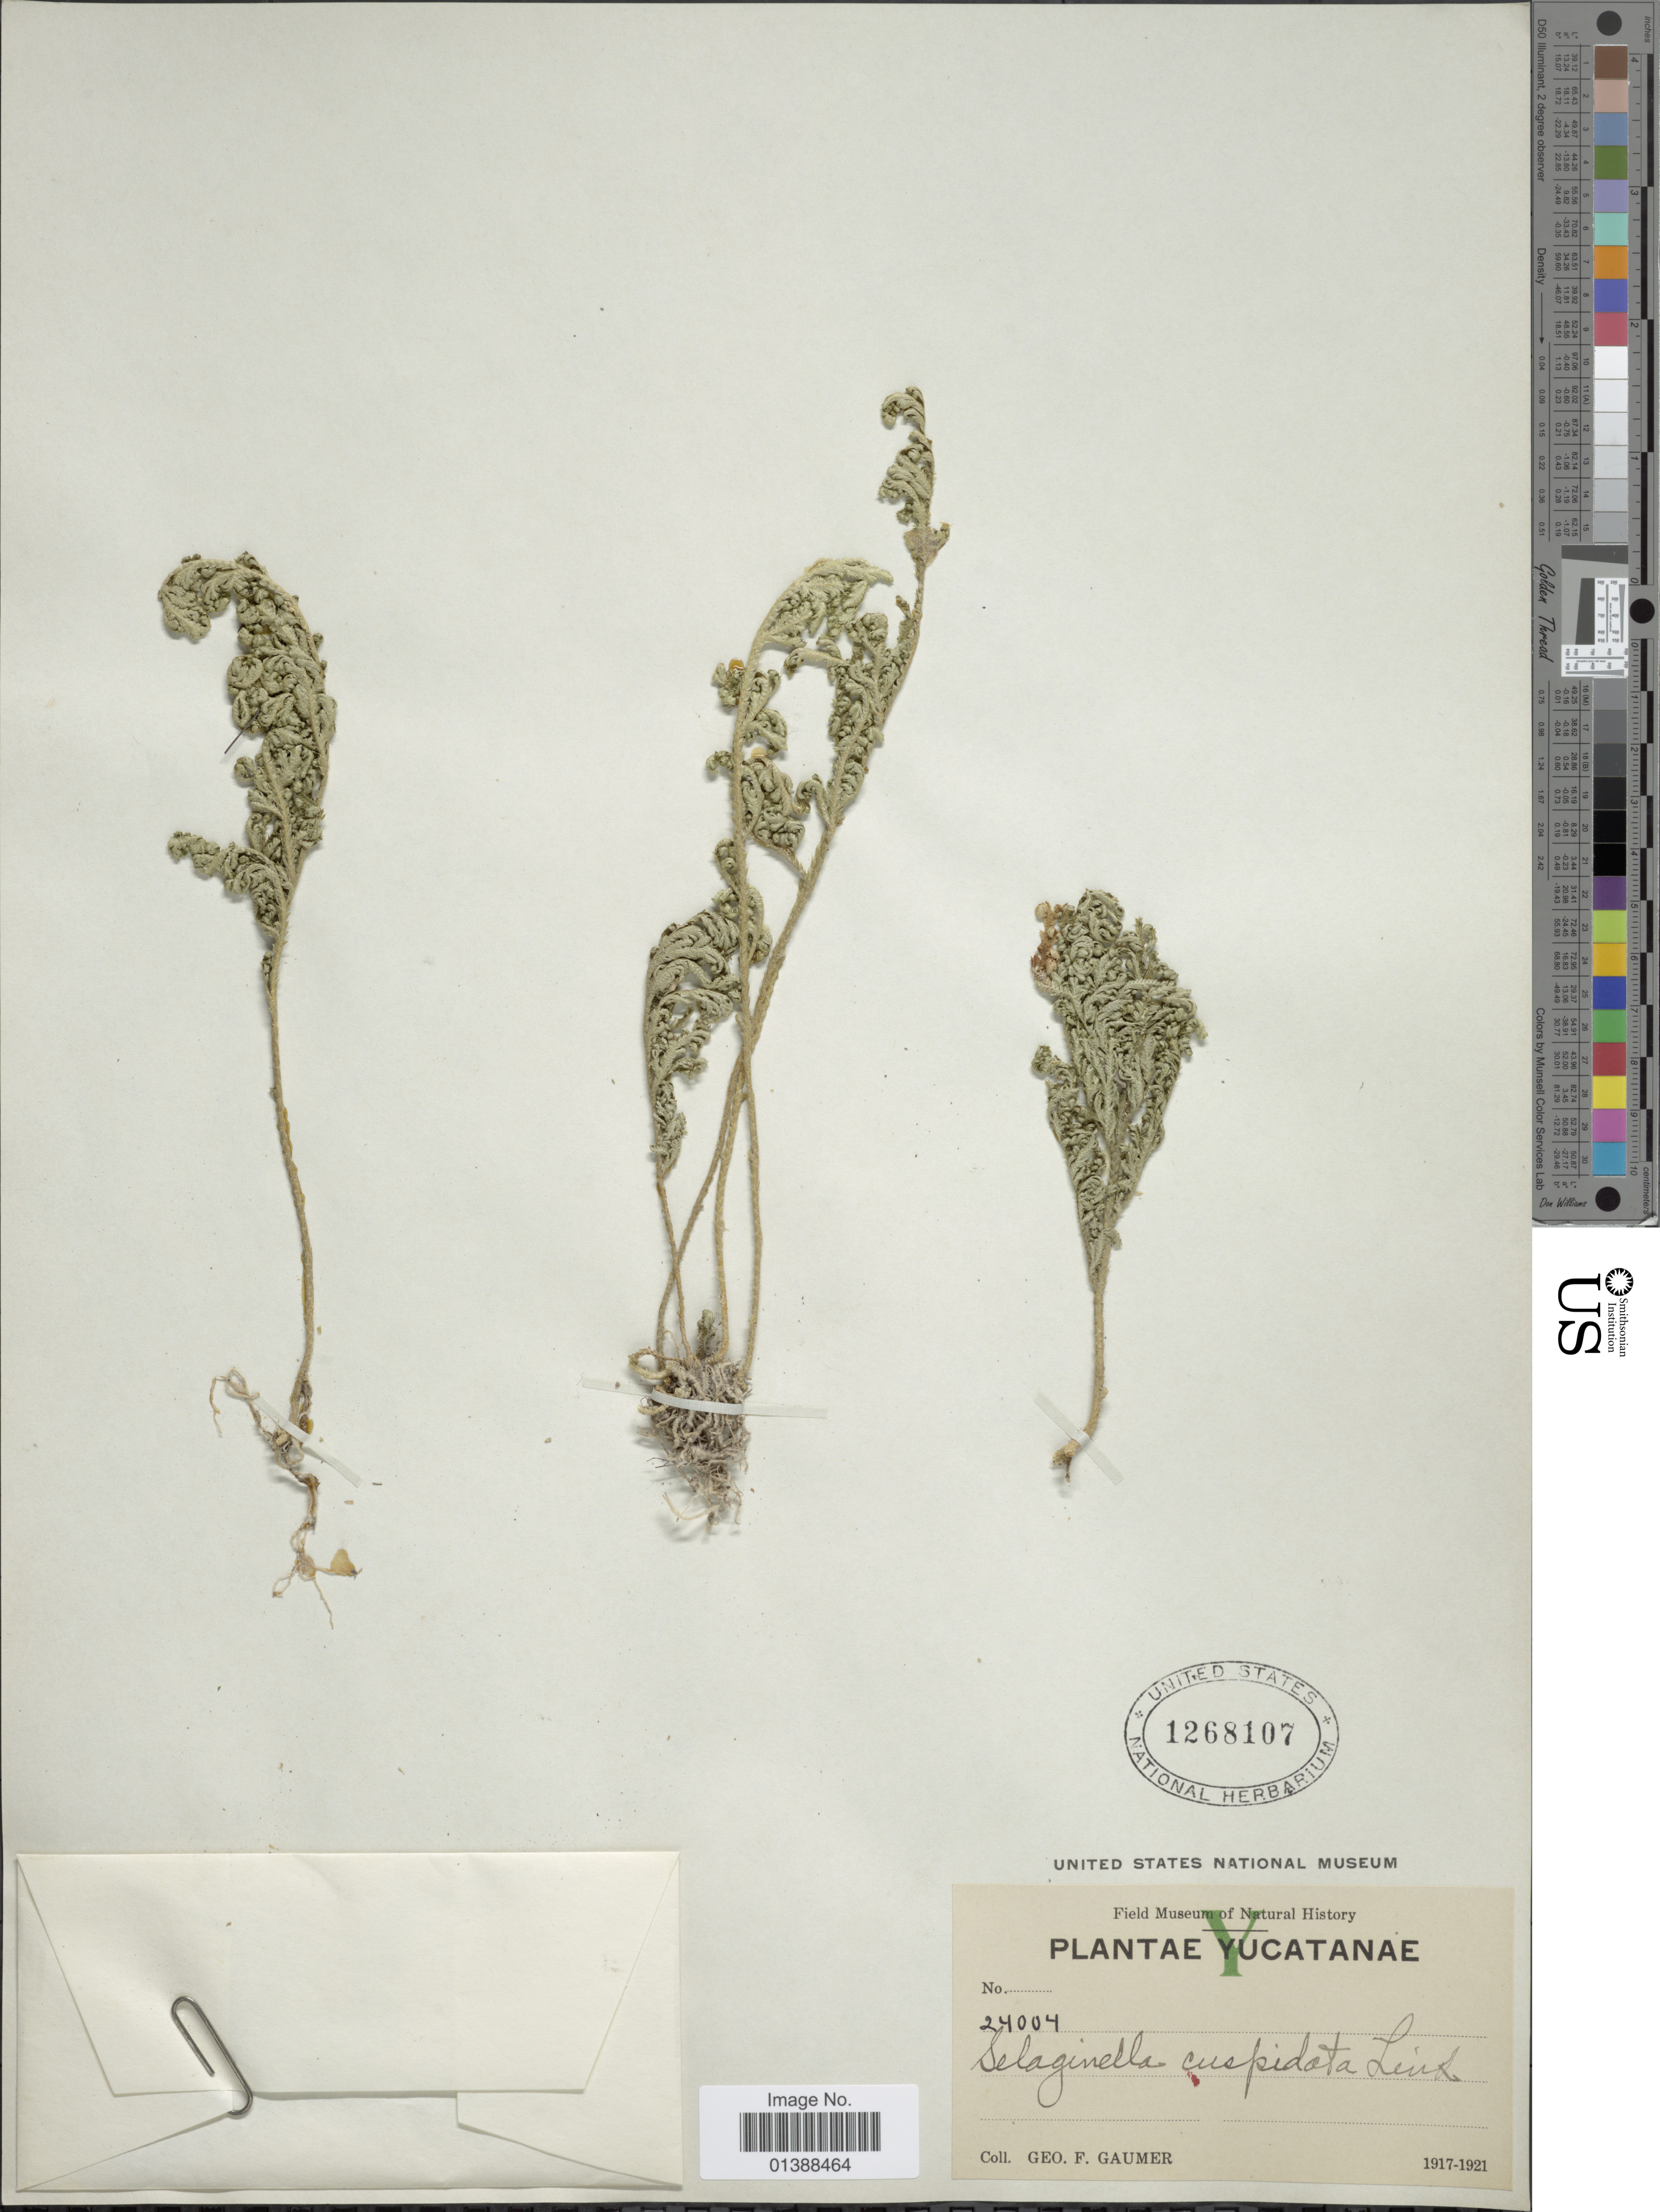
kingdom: Plantae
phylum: Tracheophyta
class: Lycopodiopsida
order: Selaginellales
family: Selaginellaceae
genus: Selaginella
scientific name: Selaginella pallescens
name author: (C. Presl) Spring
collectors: G. F. Gaumer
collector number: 24004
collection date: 1917/1921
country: Mexico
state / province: Yucatán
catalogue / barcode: US 1268107